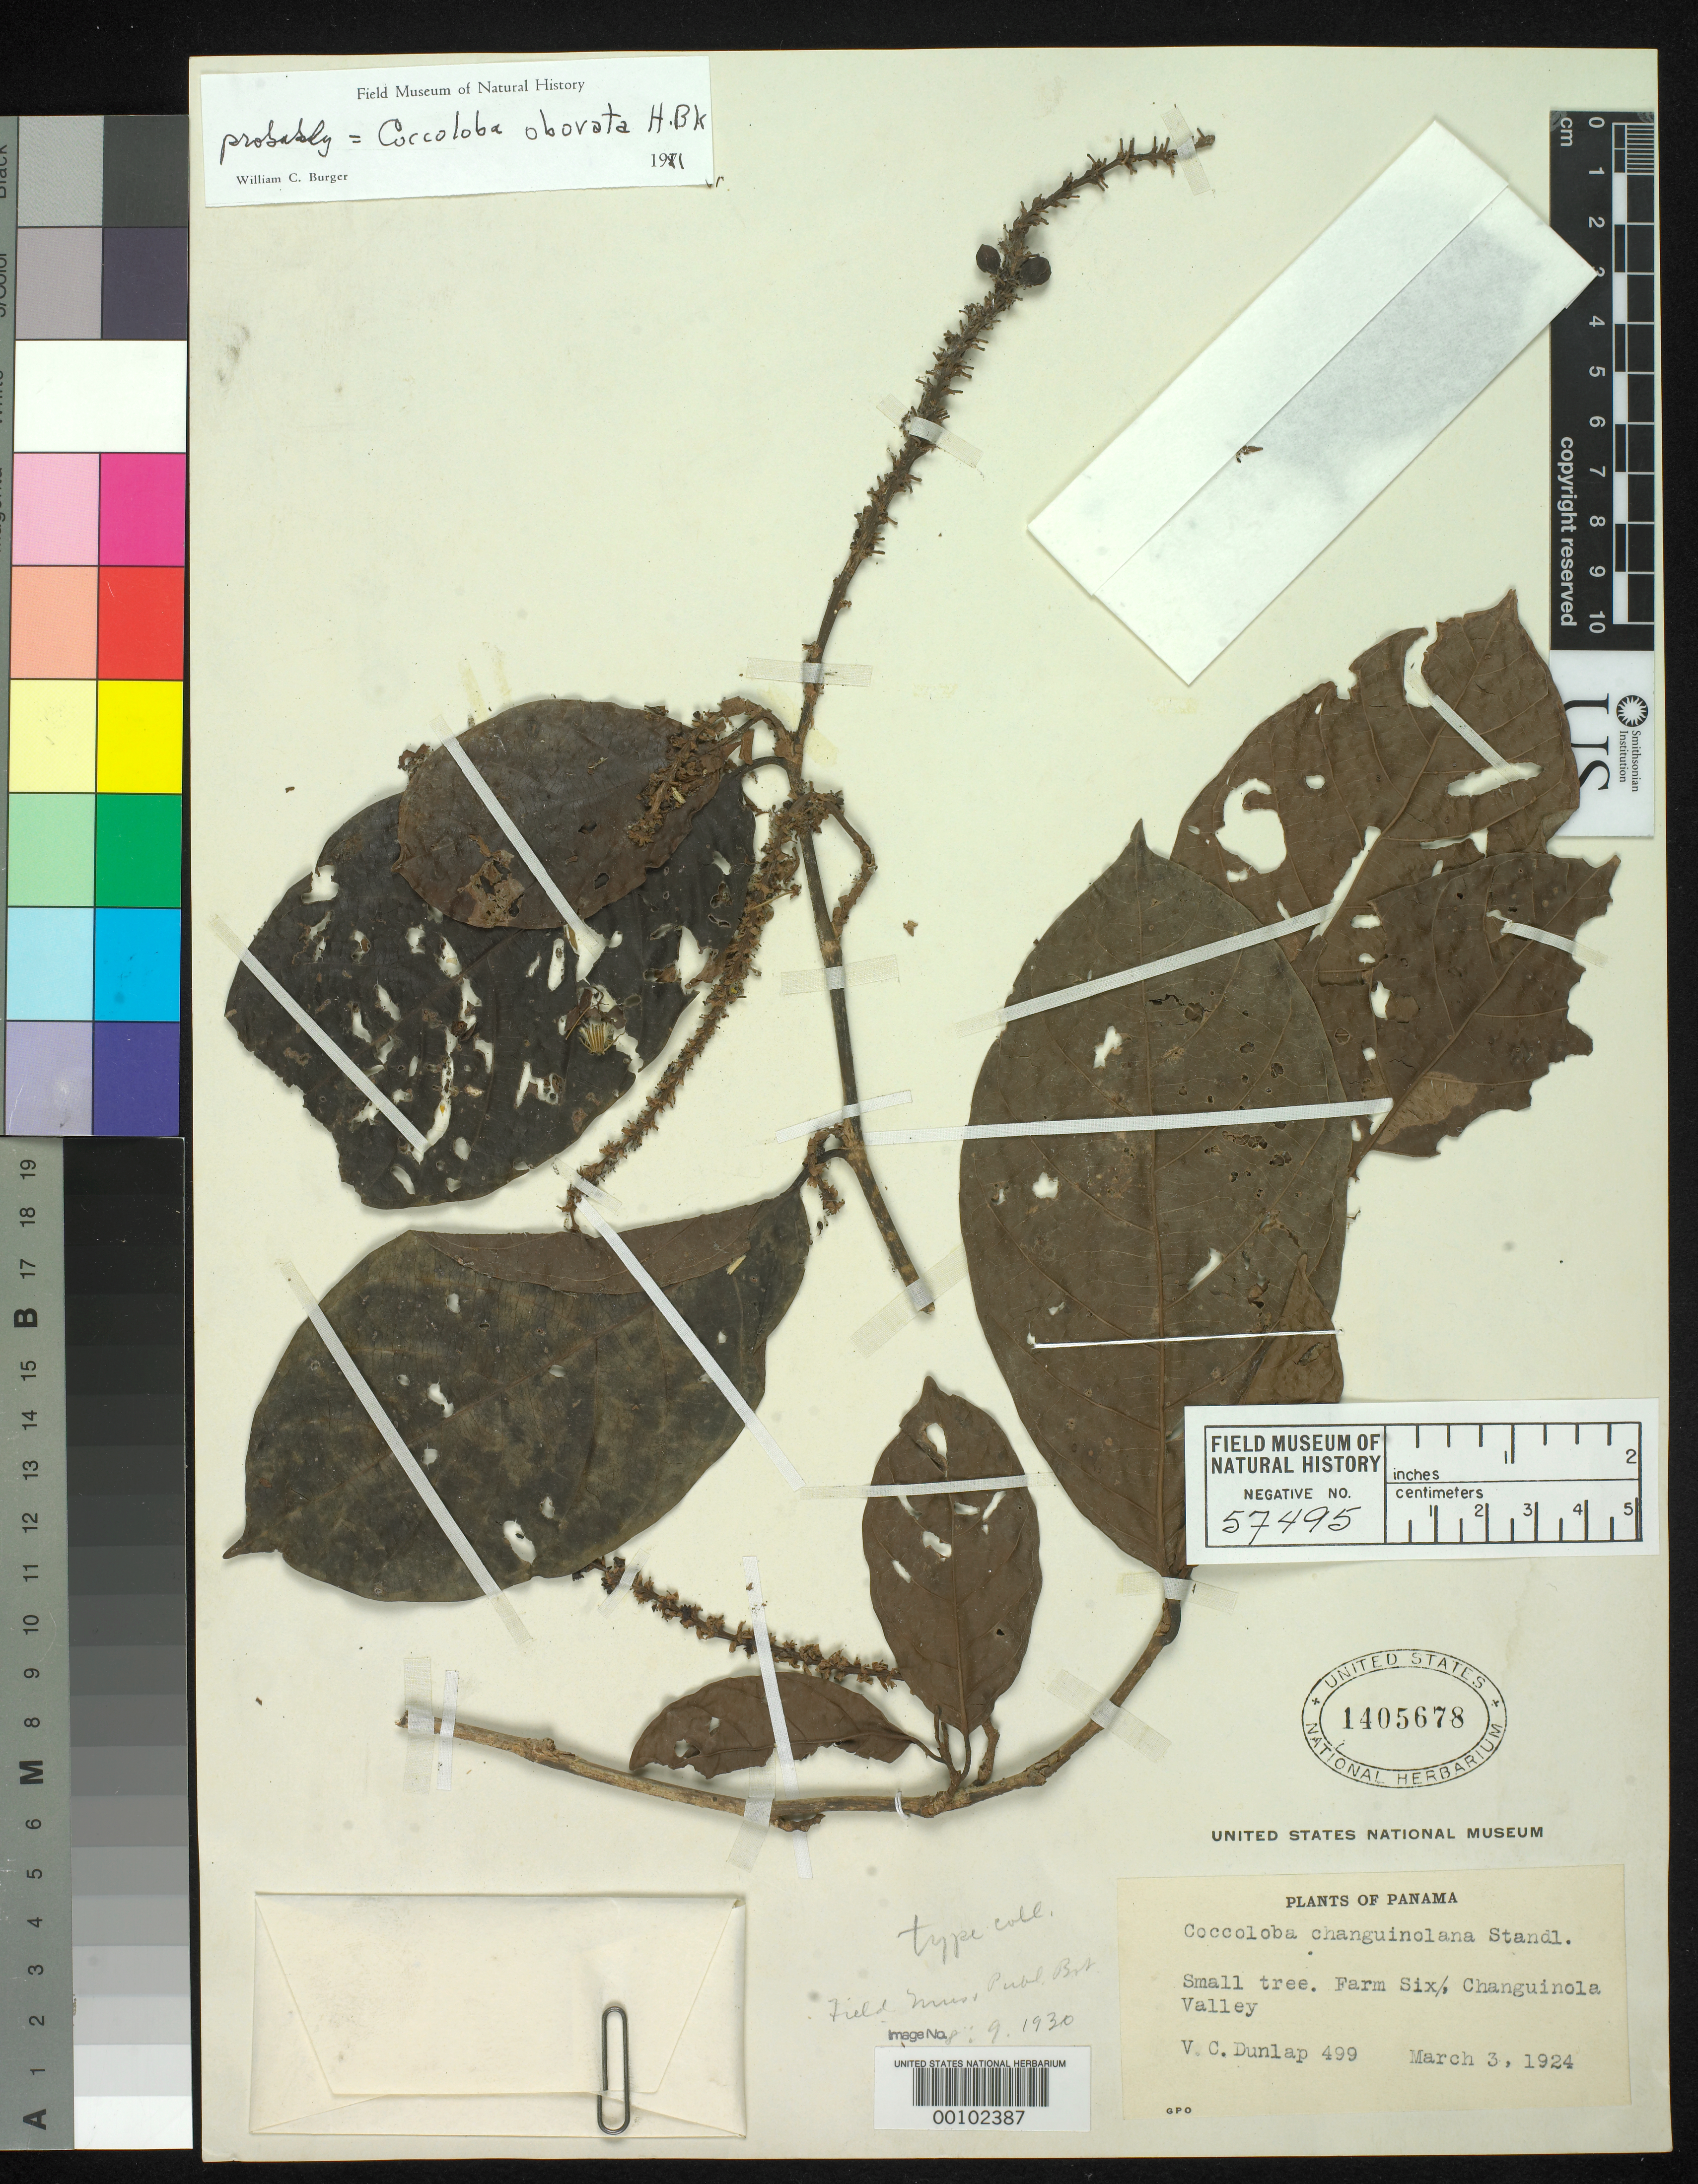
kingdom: Plantae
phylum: Tracheophyta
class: Magnoliopsida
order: Caryophyllales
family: Polygonaceae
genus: Coccoloba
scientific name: Coccoloba changuinolana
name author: Standl.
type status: Isotype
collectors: V. C. Dunlap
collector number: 499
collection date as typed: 03 Mar 1924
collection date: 1924-03-03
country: Panama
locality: Farm Six, Changuinola Valley.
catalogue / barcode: US 1405678